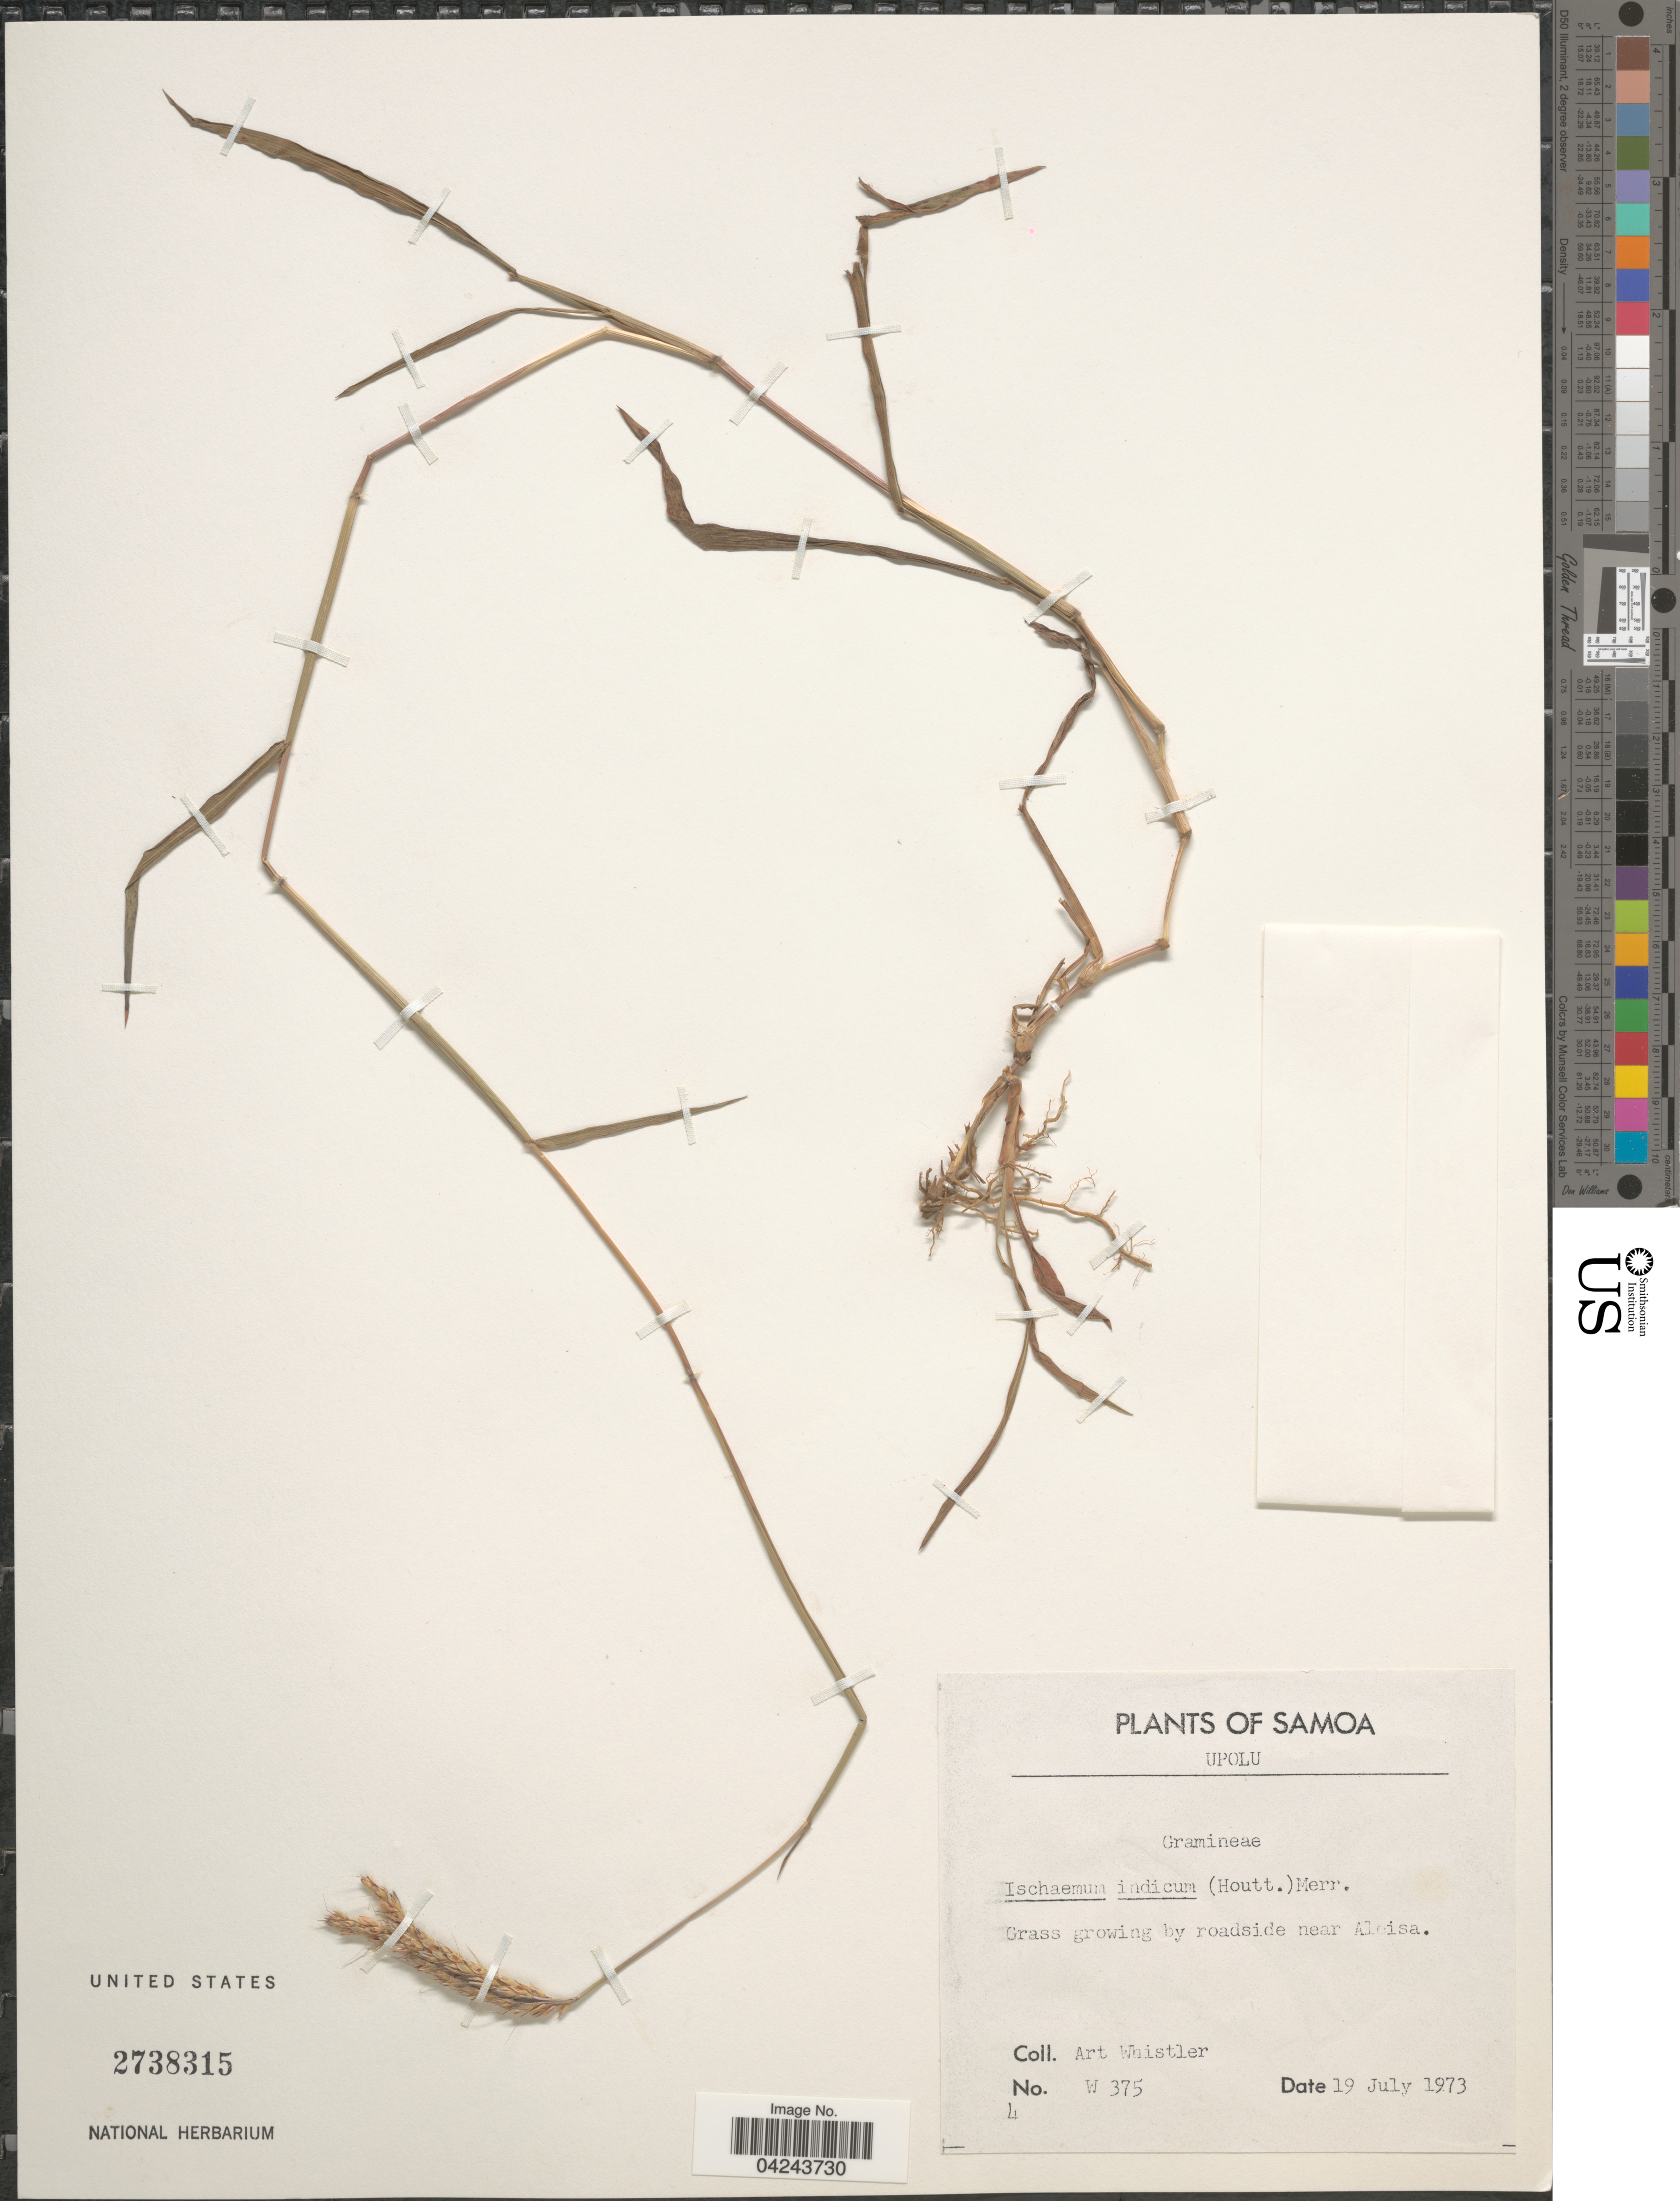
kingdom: Plantae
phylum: Tracheophyta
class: Liliopsida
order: Poales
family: Poaceae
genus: Ischaemum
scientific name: Ischaemum ciliare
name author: Retz.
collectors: A. Whistler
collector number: W375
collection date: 1973-07-19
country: Samoa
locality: Upolu. Grass growing by roadside near Aleisa.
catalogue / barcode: US 2738315